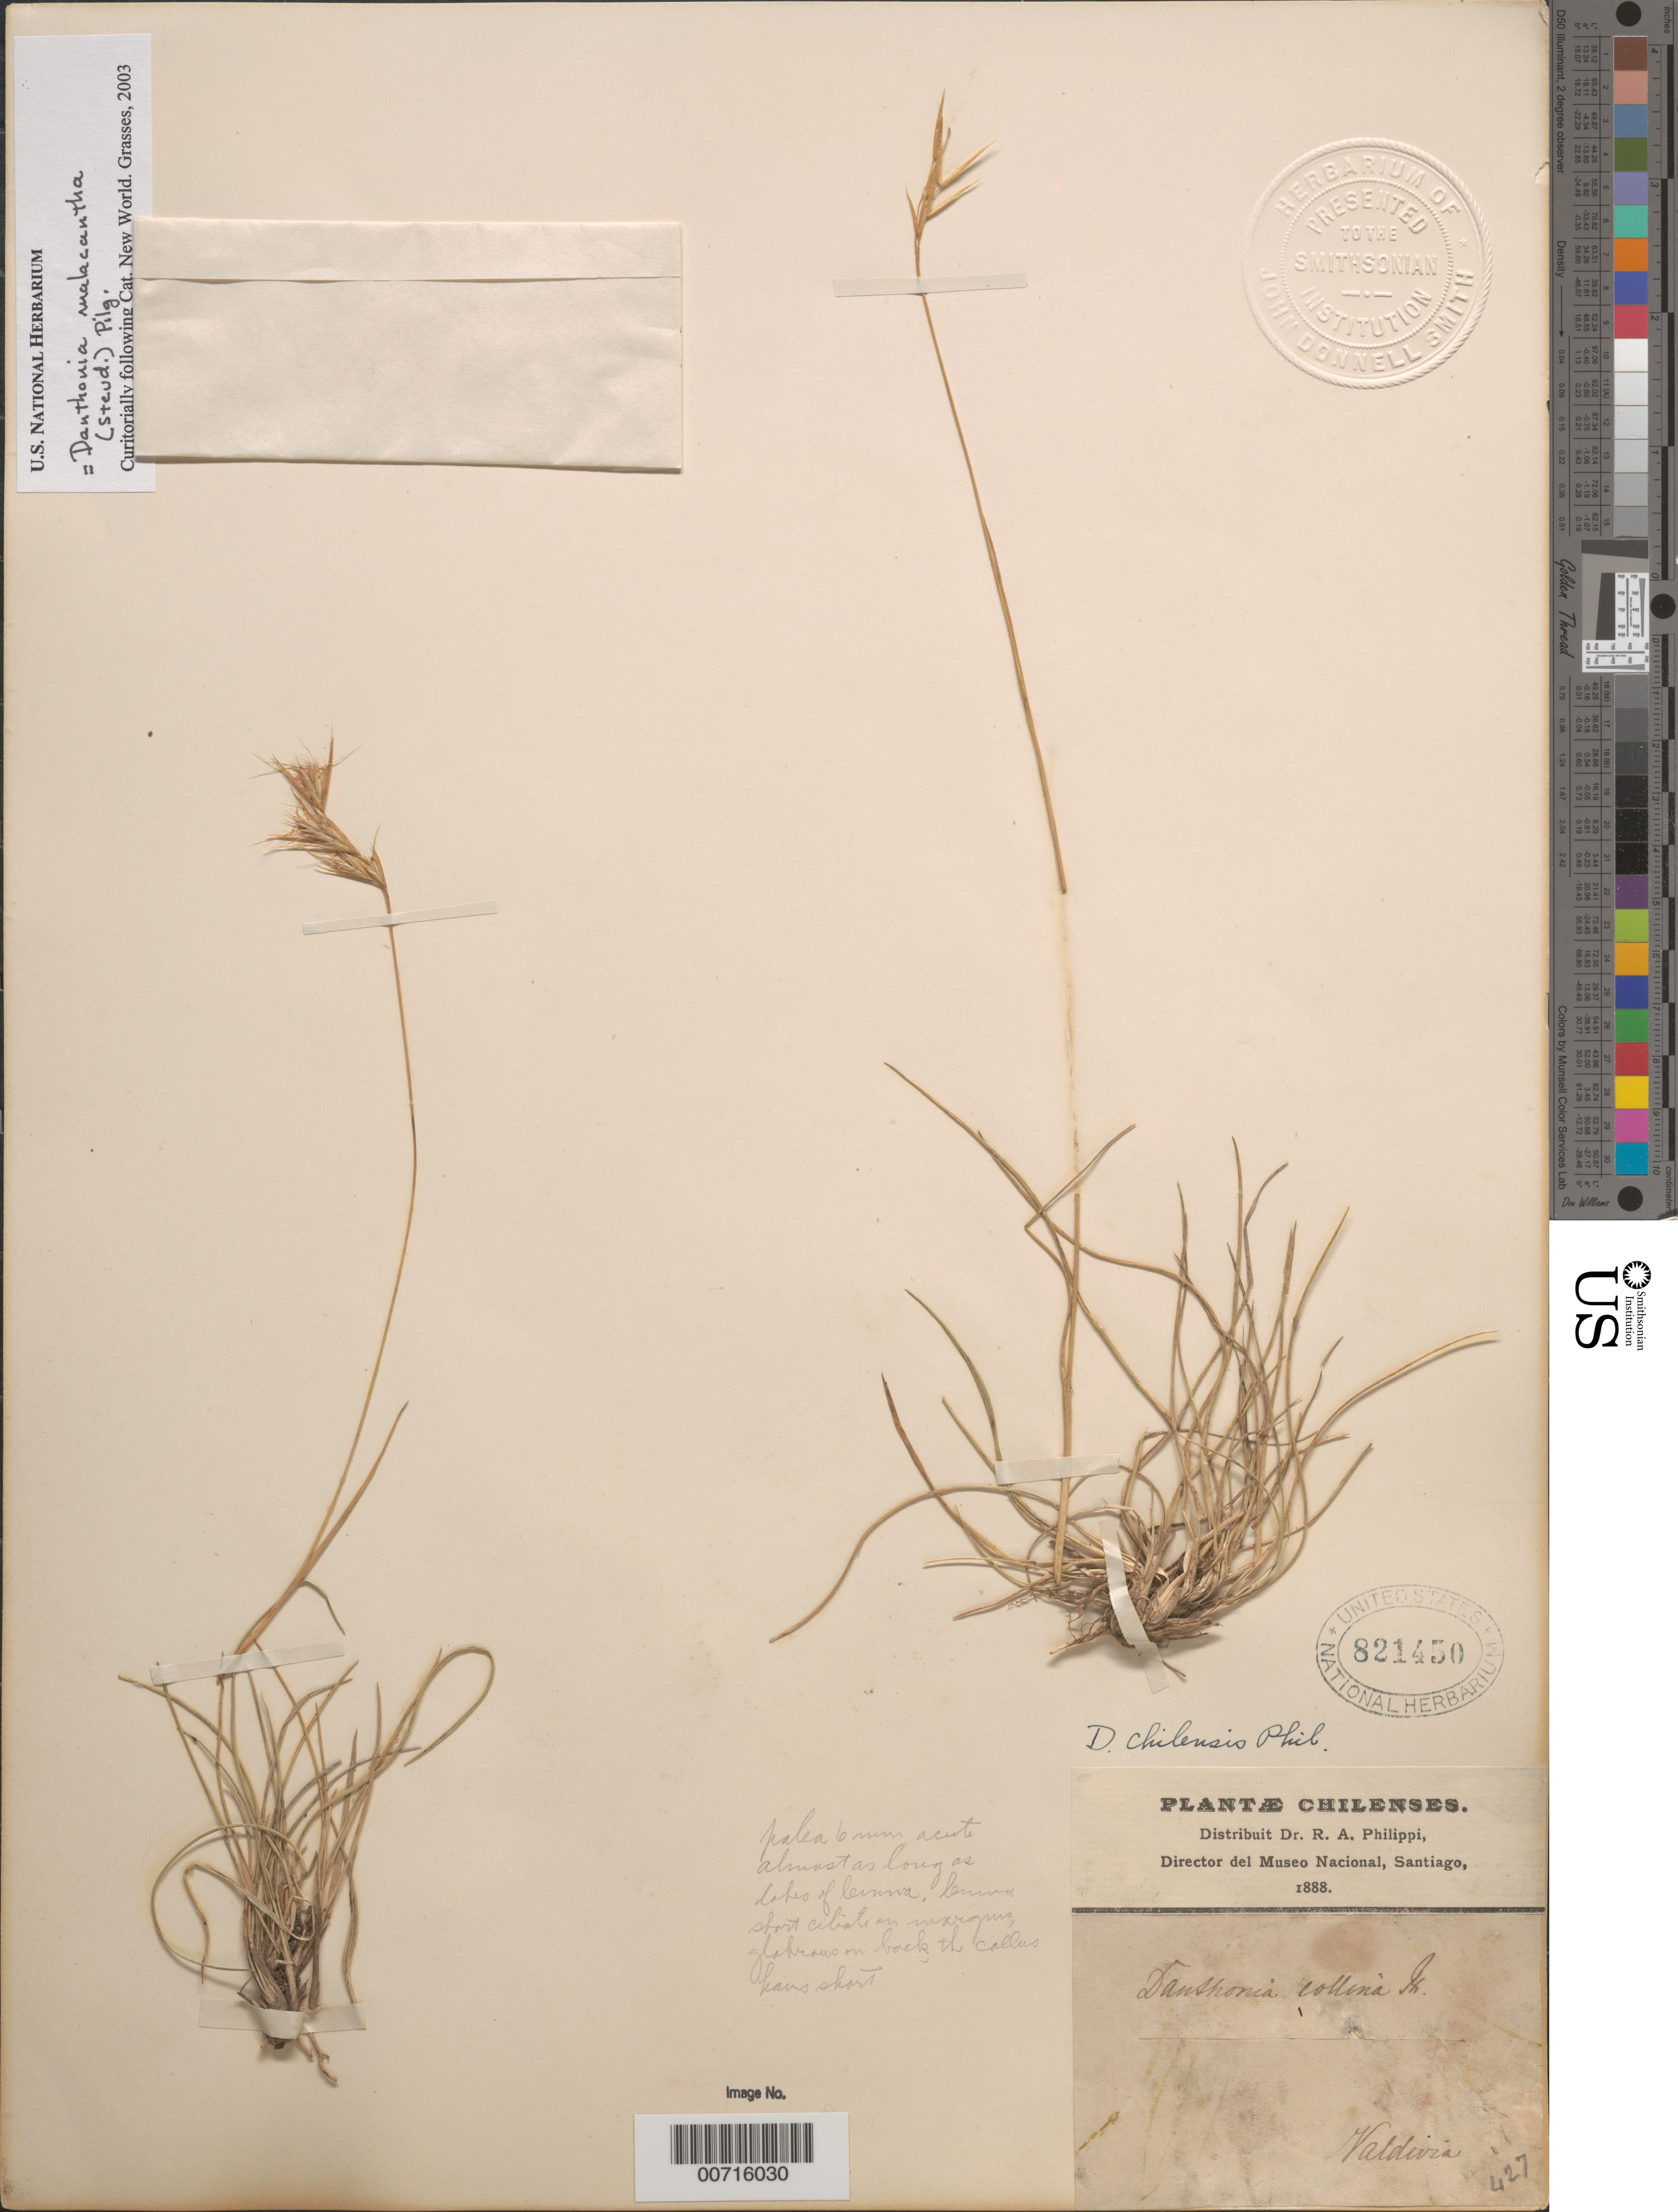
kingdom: Plantae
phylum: Tracheophyta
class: Liliopsida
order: Poales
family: Poaceae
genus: Danthonia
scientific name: Danthonia malacantha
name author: (Steud.) Pilg.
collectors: R. A. Philippi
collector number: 427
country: Chile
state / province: Los Ríos (XIV)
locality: Chilenses. Valdivia.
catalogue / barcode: US 821450